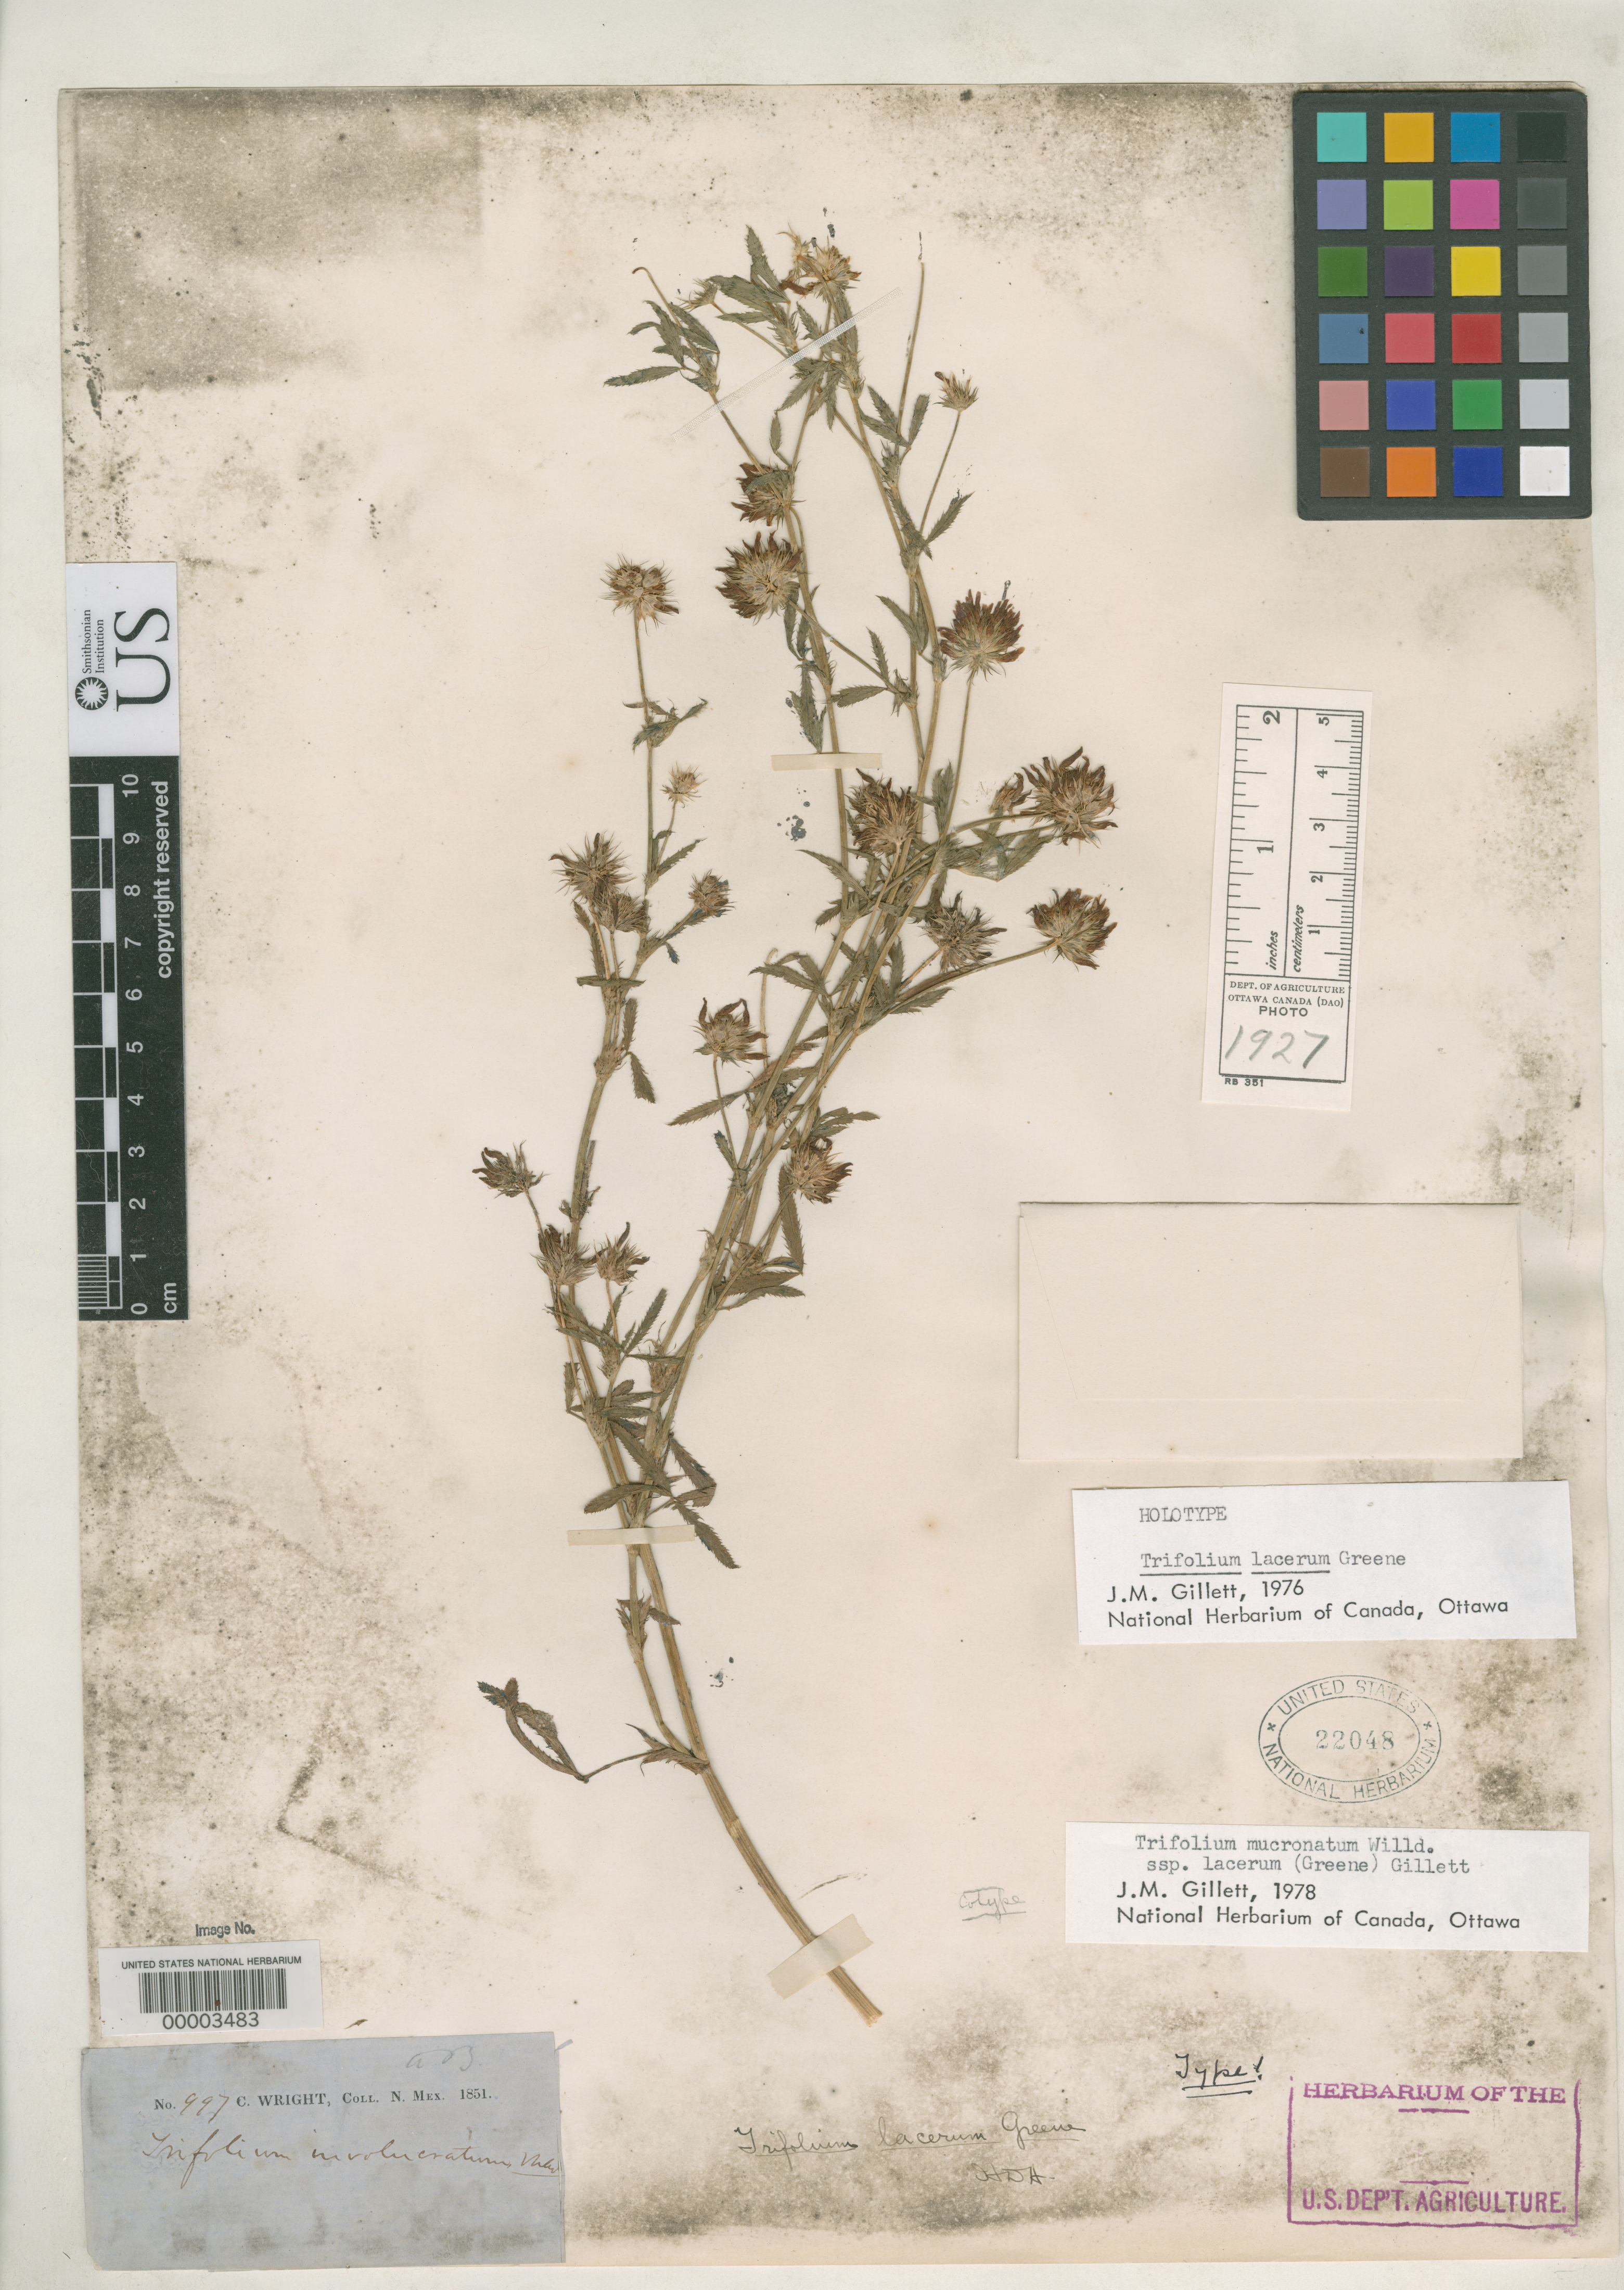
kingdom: Plantae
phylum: Tracheophyta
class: Magnoliopsida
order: Fabales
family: Fabaceae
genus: Trifolium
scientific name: Trifolium lacerum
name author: Greene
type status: Holotype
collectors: C. Wright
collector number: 997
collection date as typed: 1851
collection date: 1851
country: United States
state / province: New Mexico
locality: Southwestern New Mexico.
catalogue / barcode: US 22048